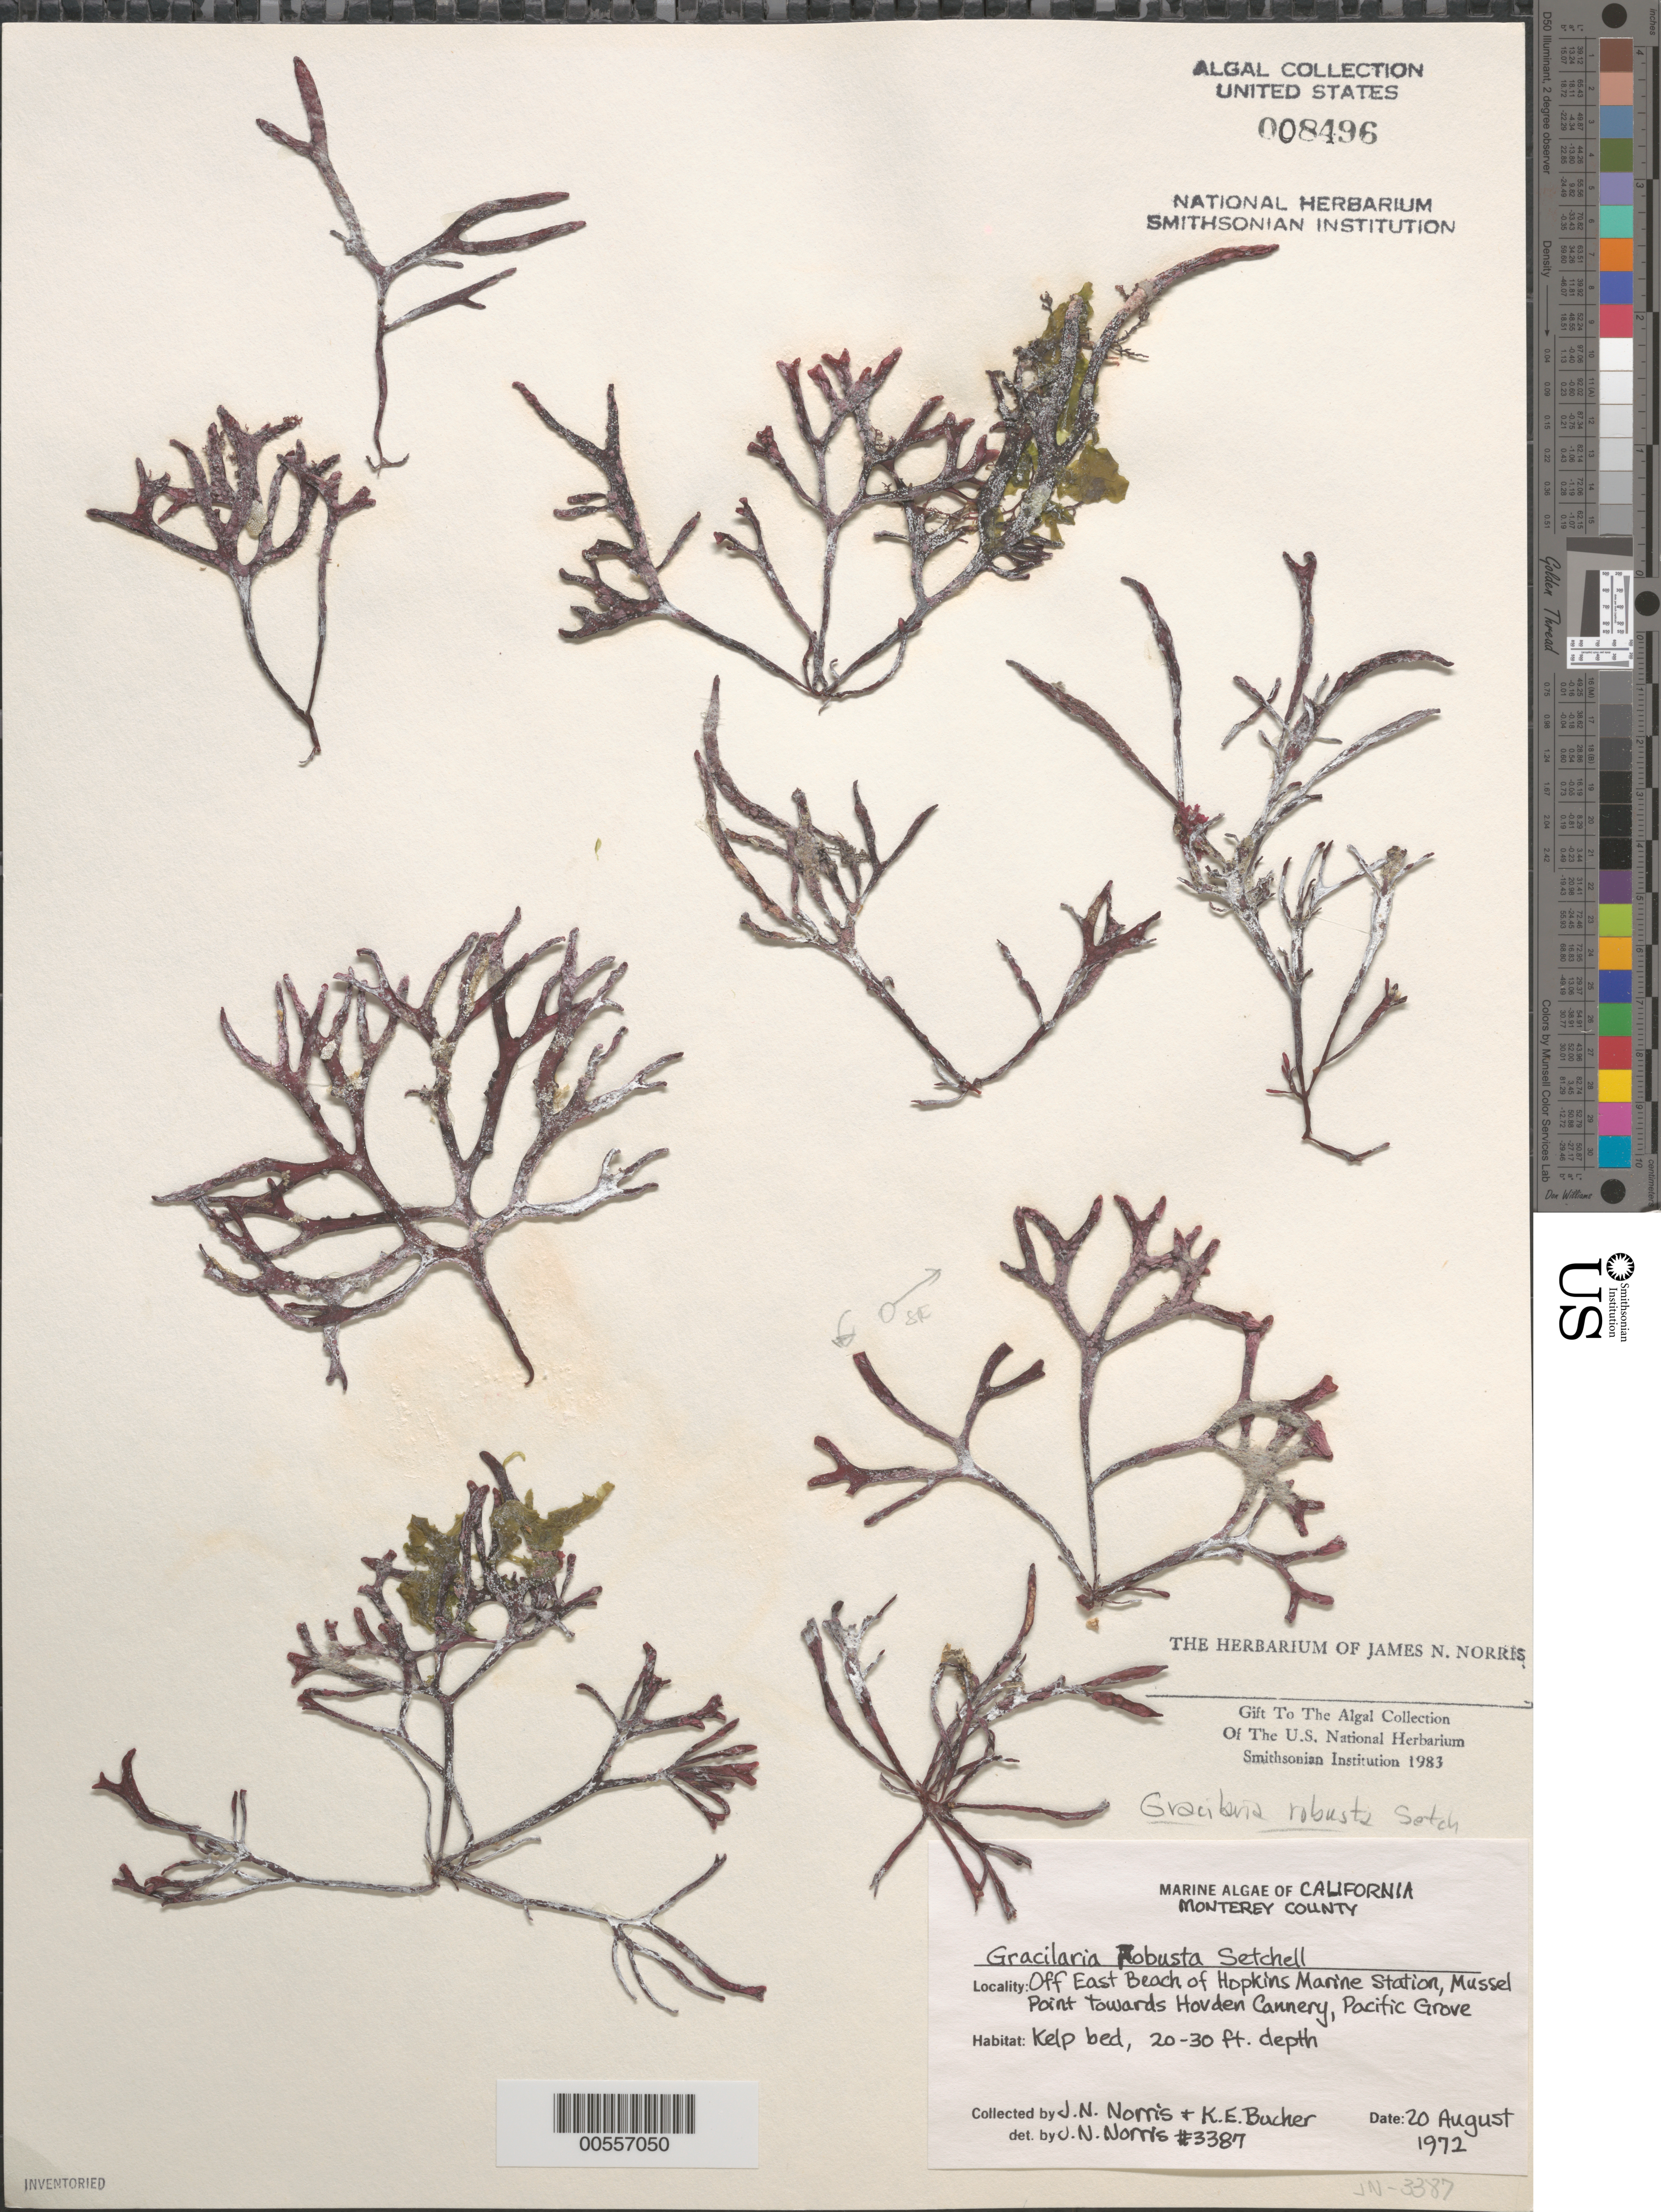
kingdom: Plantae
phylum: Rhodophyta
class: Florideophyceae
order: Gracilariales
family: Gracilariaceae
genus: Gracilaria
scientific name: Gracilaria robusta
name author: Setch. in Collins et al.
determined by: Norris, James N.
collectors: J. N. Norris & K. E. Bucher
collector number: JN-3387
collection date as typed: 20 Aug 1972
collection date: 1972-08-20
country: United States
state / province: California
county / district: Monterey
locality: Pacific Grove, off east beach of Hopkins Marine Station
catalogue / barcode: US 8496